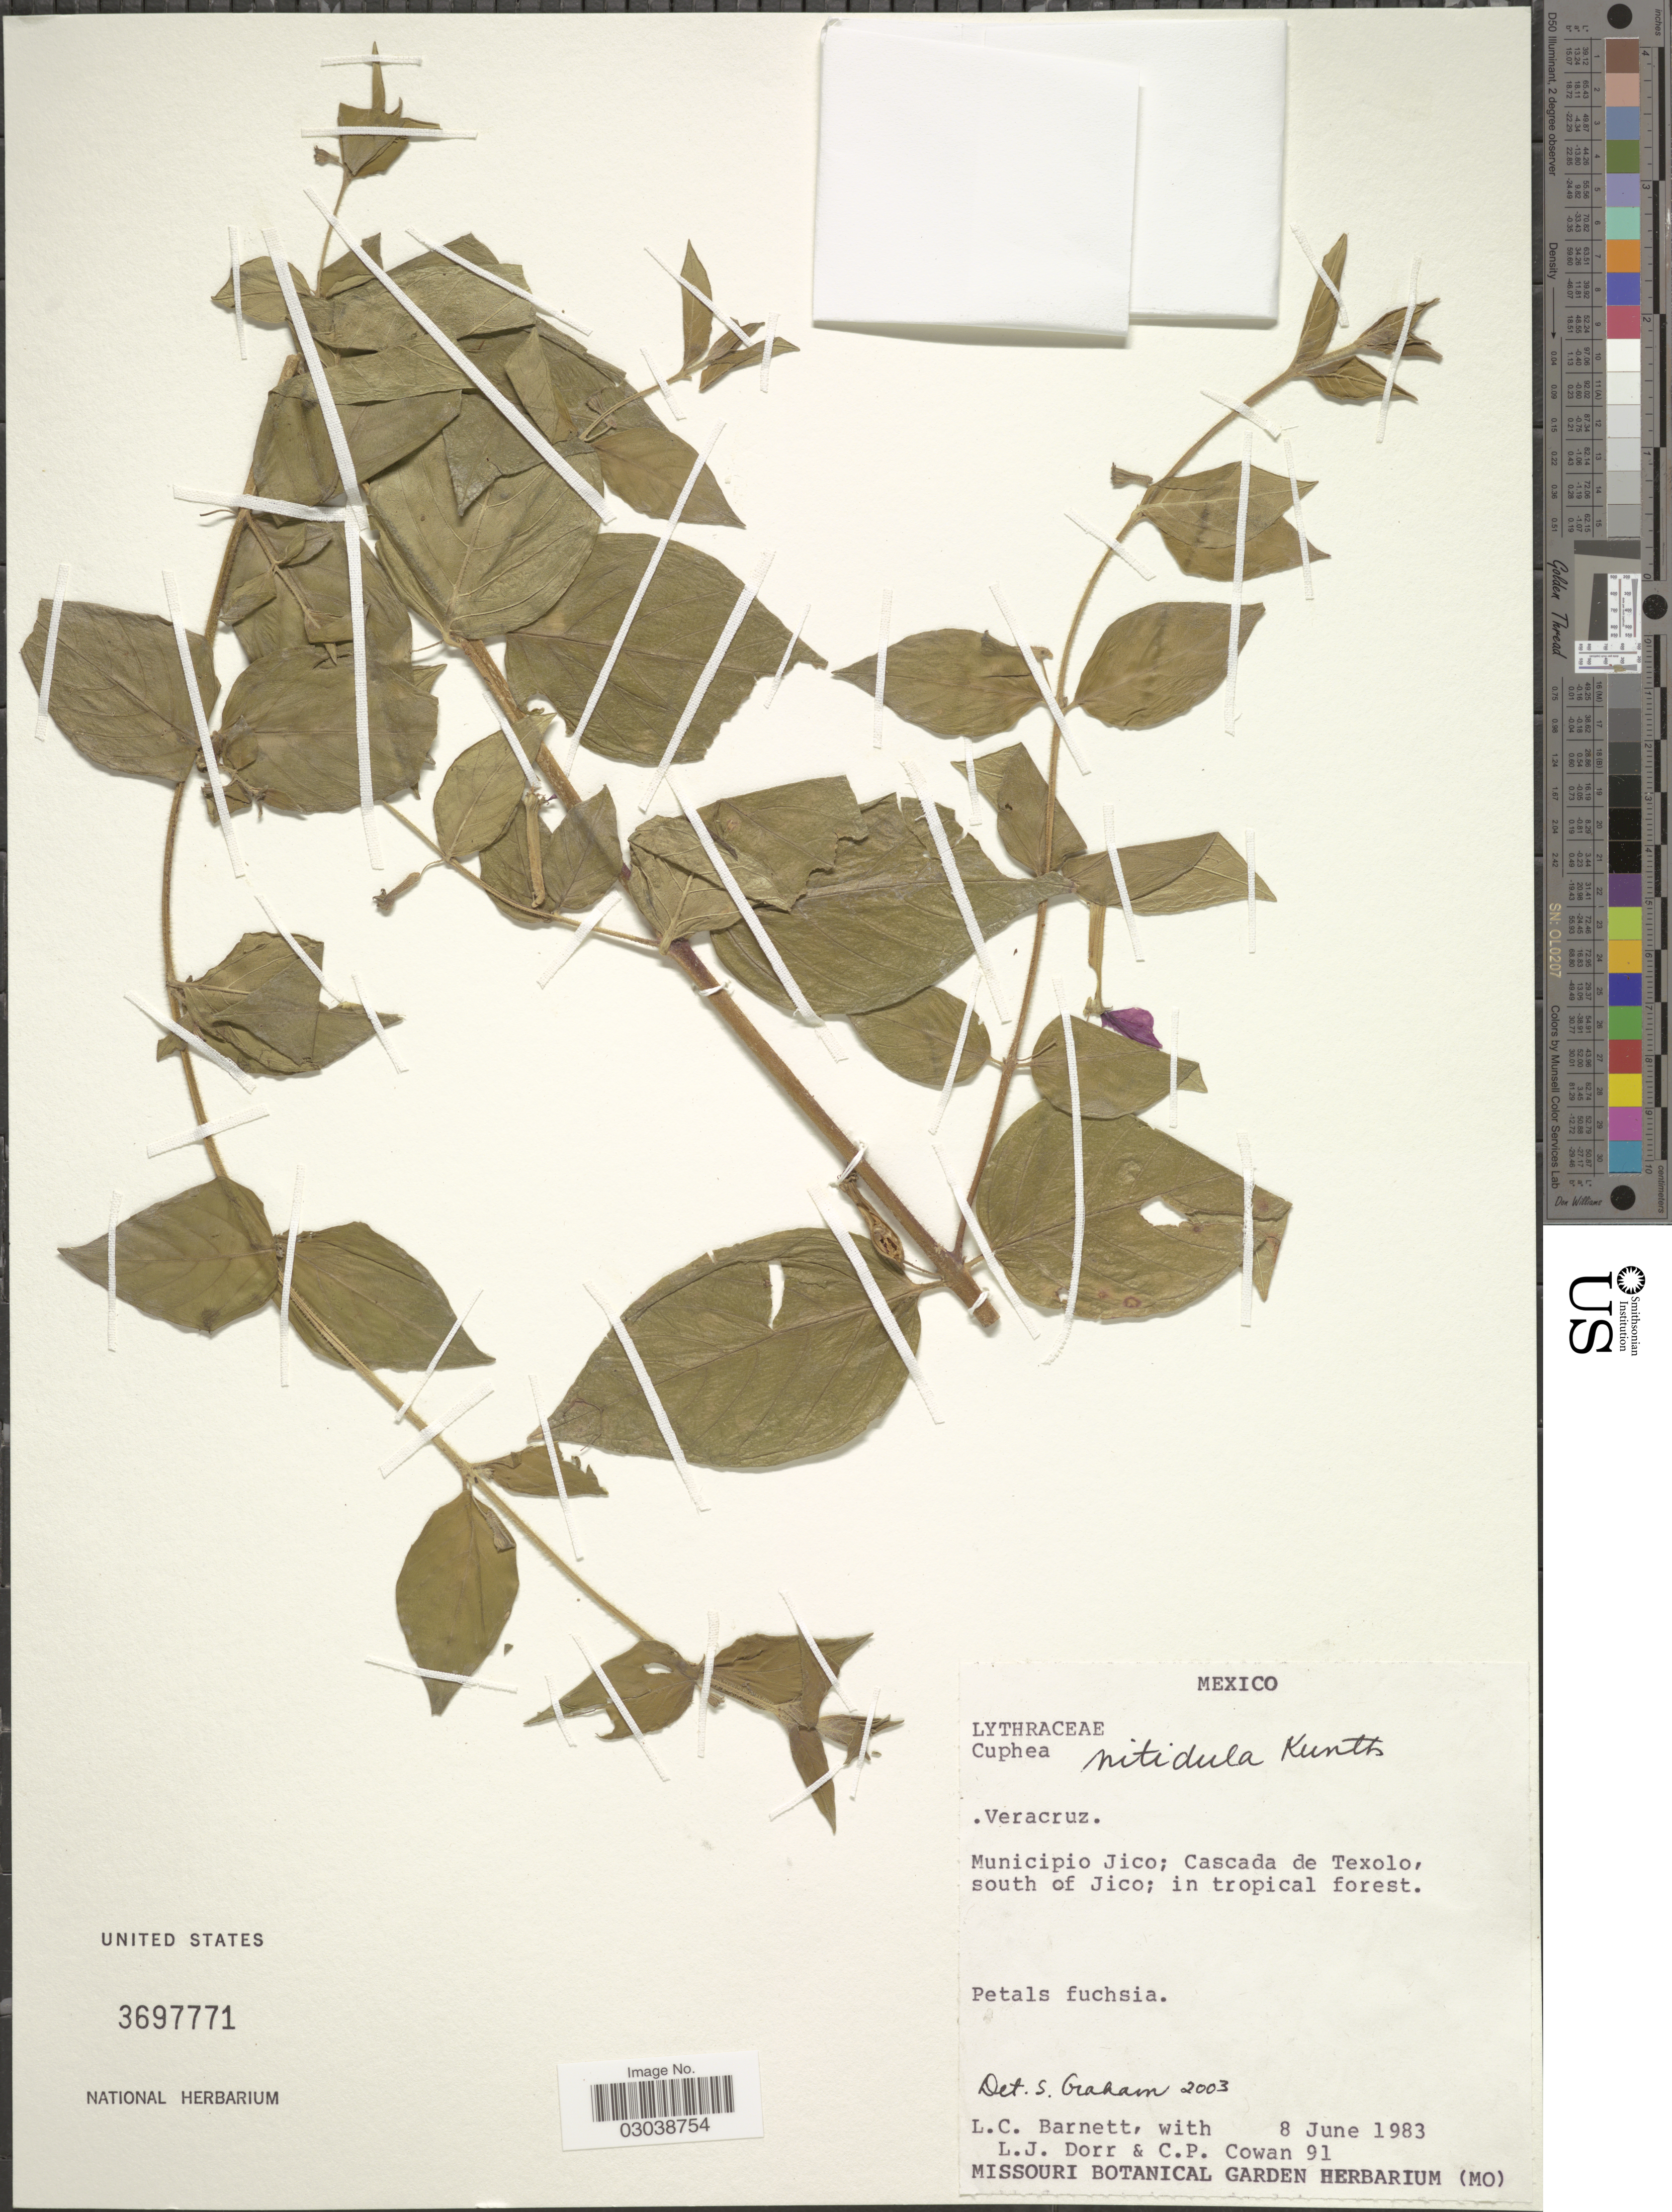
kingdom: Plantae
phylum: Tracheophyta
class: Magnoliopsida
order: Myrtales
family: Lythraceae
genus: Cuphea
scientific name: Cuphea nitidula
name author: Kunth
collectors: L. C. Barnett, L. J. Dorr & C. P. Cowan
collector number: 91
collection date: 1983-06-08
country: Mexico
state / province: Veracruz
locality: Veracruz. Municipio Jico; Cascada de Texolo, south of Jico; in tropical forest.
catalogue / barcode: US 3697771